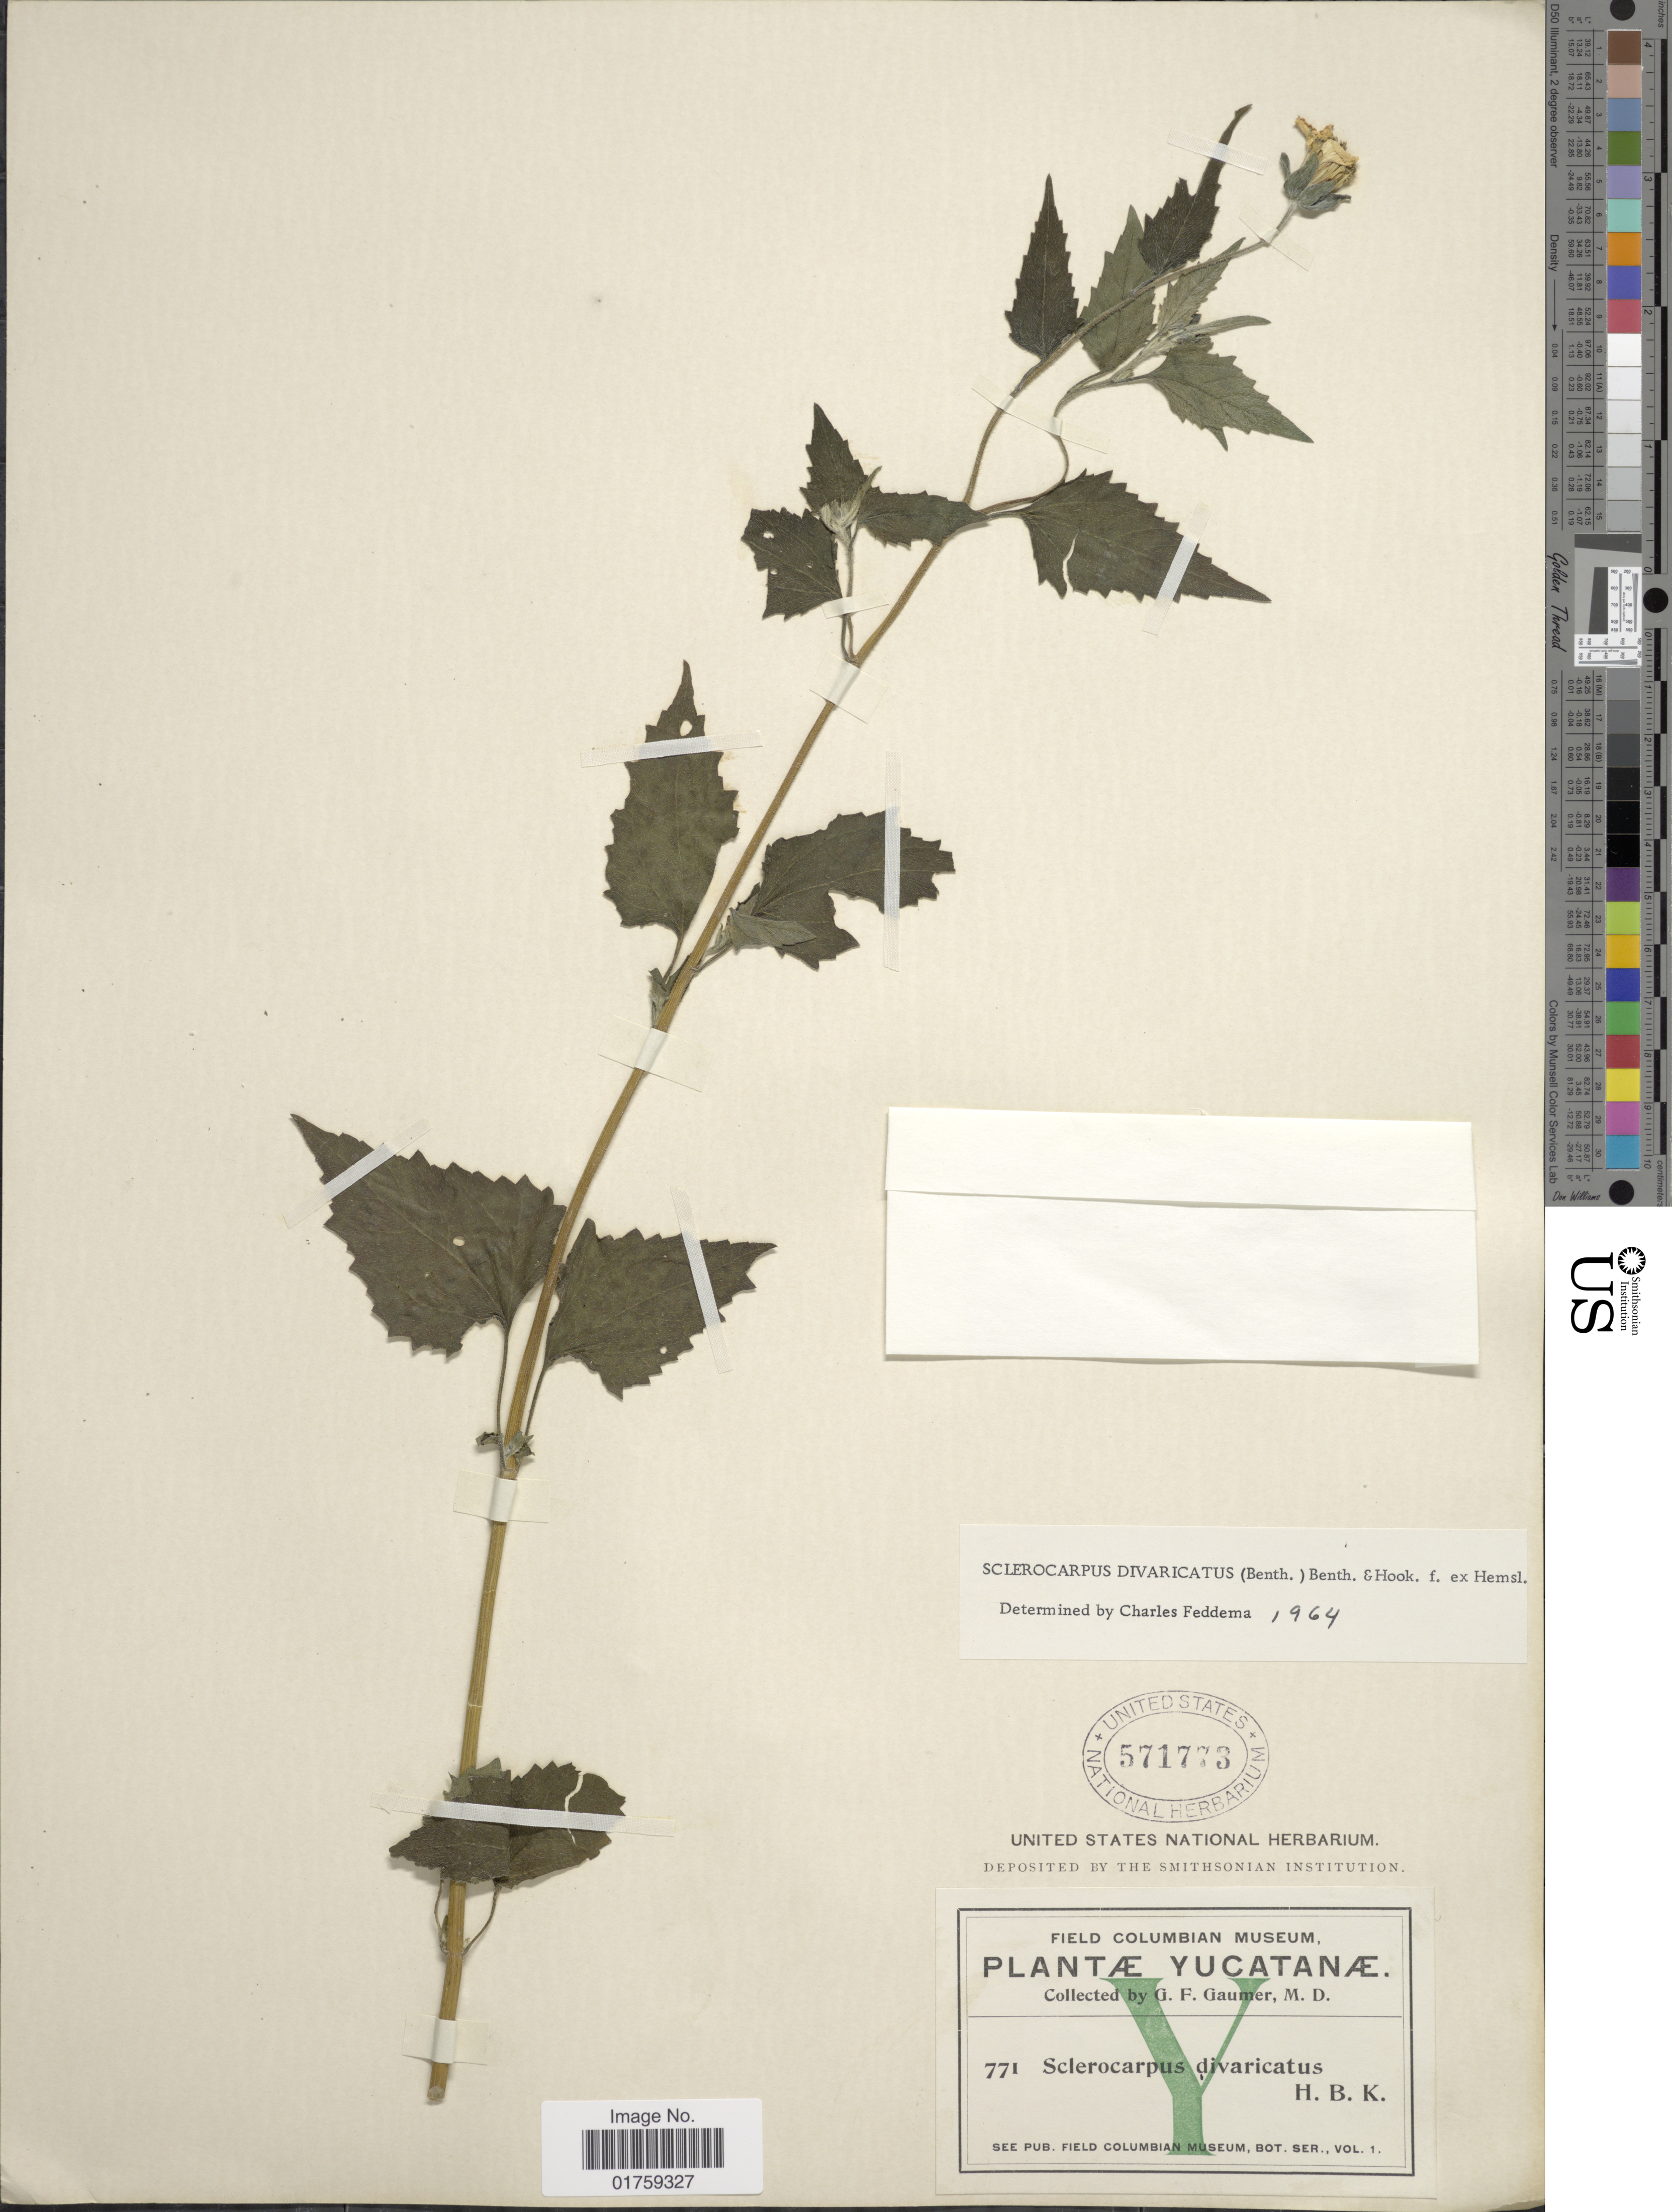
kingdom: Plantae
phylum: Tracheophyta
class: Magnoliopsida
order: Asterales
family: Asteraceae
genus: Sclerocarpus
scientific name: Sclerocarpus divaricatus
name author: (Benth.) Benth. & Hook. f. ex Hemsl.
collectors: G. F. Gaumer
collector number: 771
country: Mexico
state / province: Yucatán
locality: Yucatánæ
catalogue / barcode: US 571773